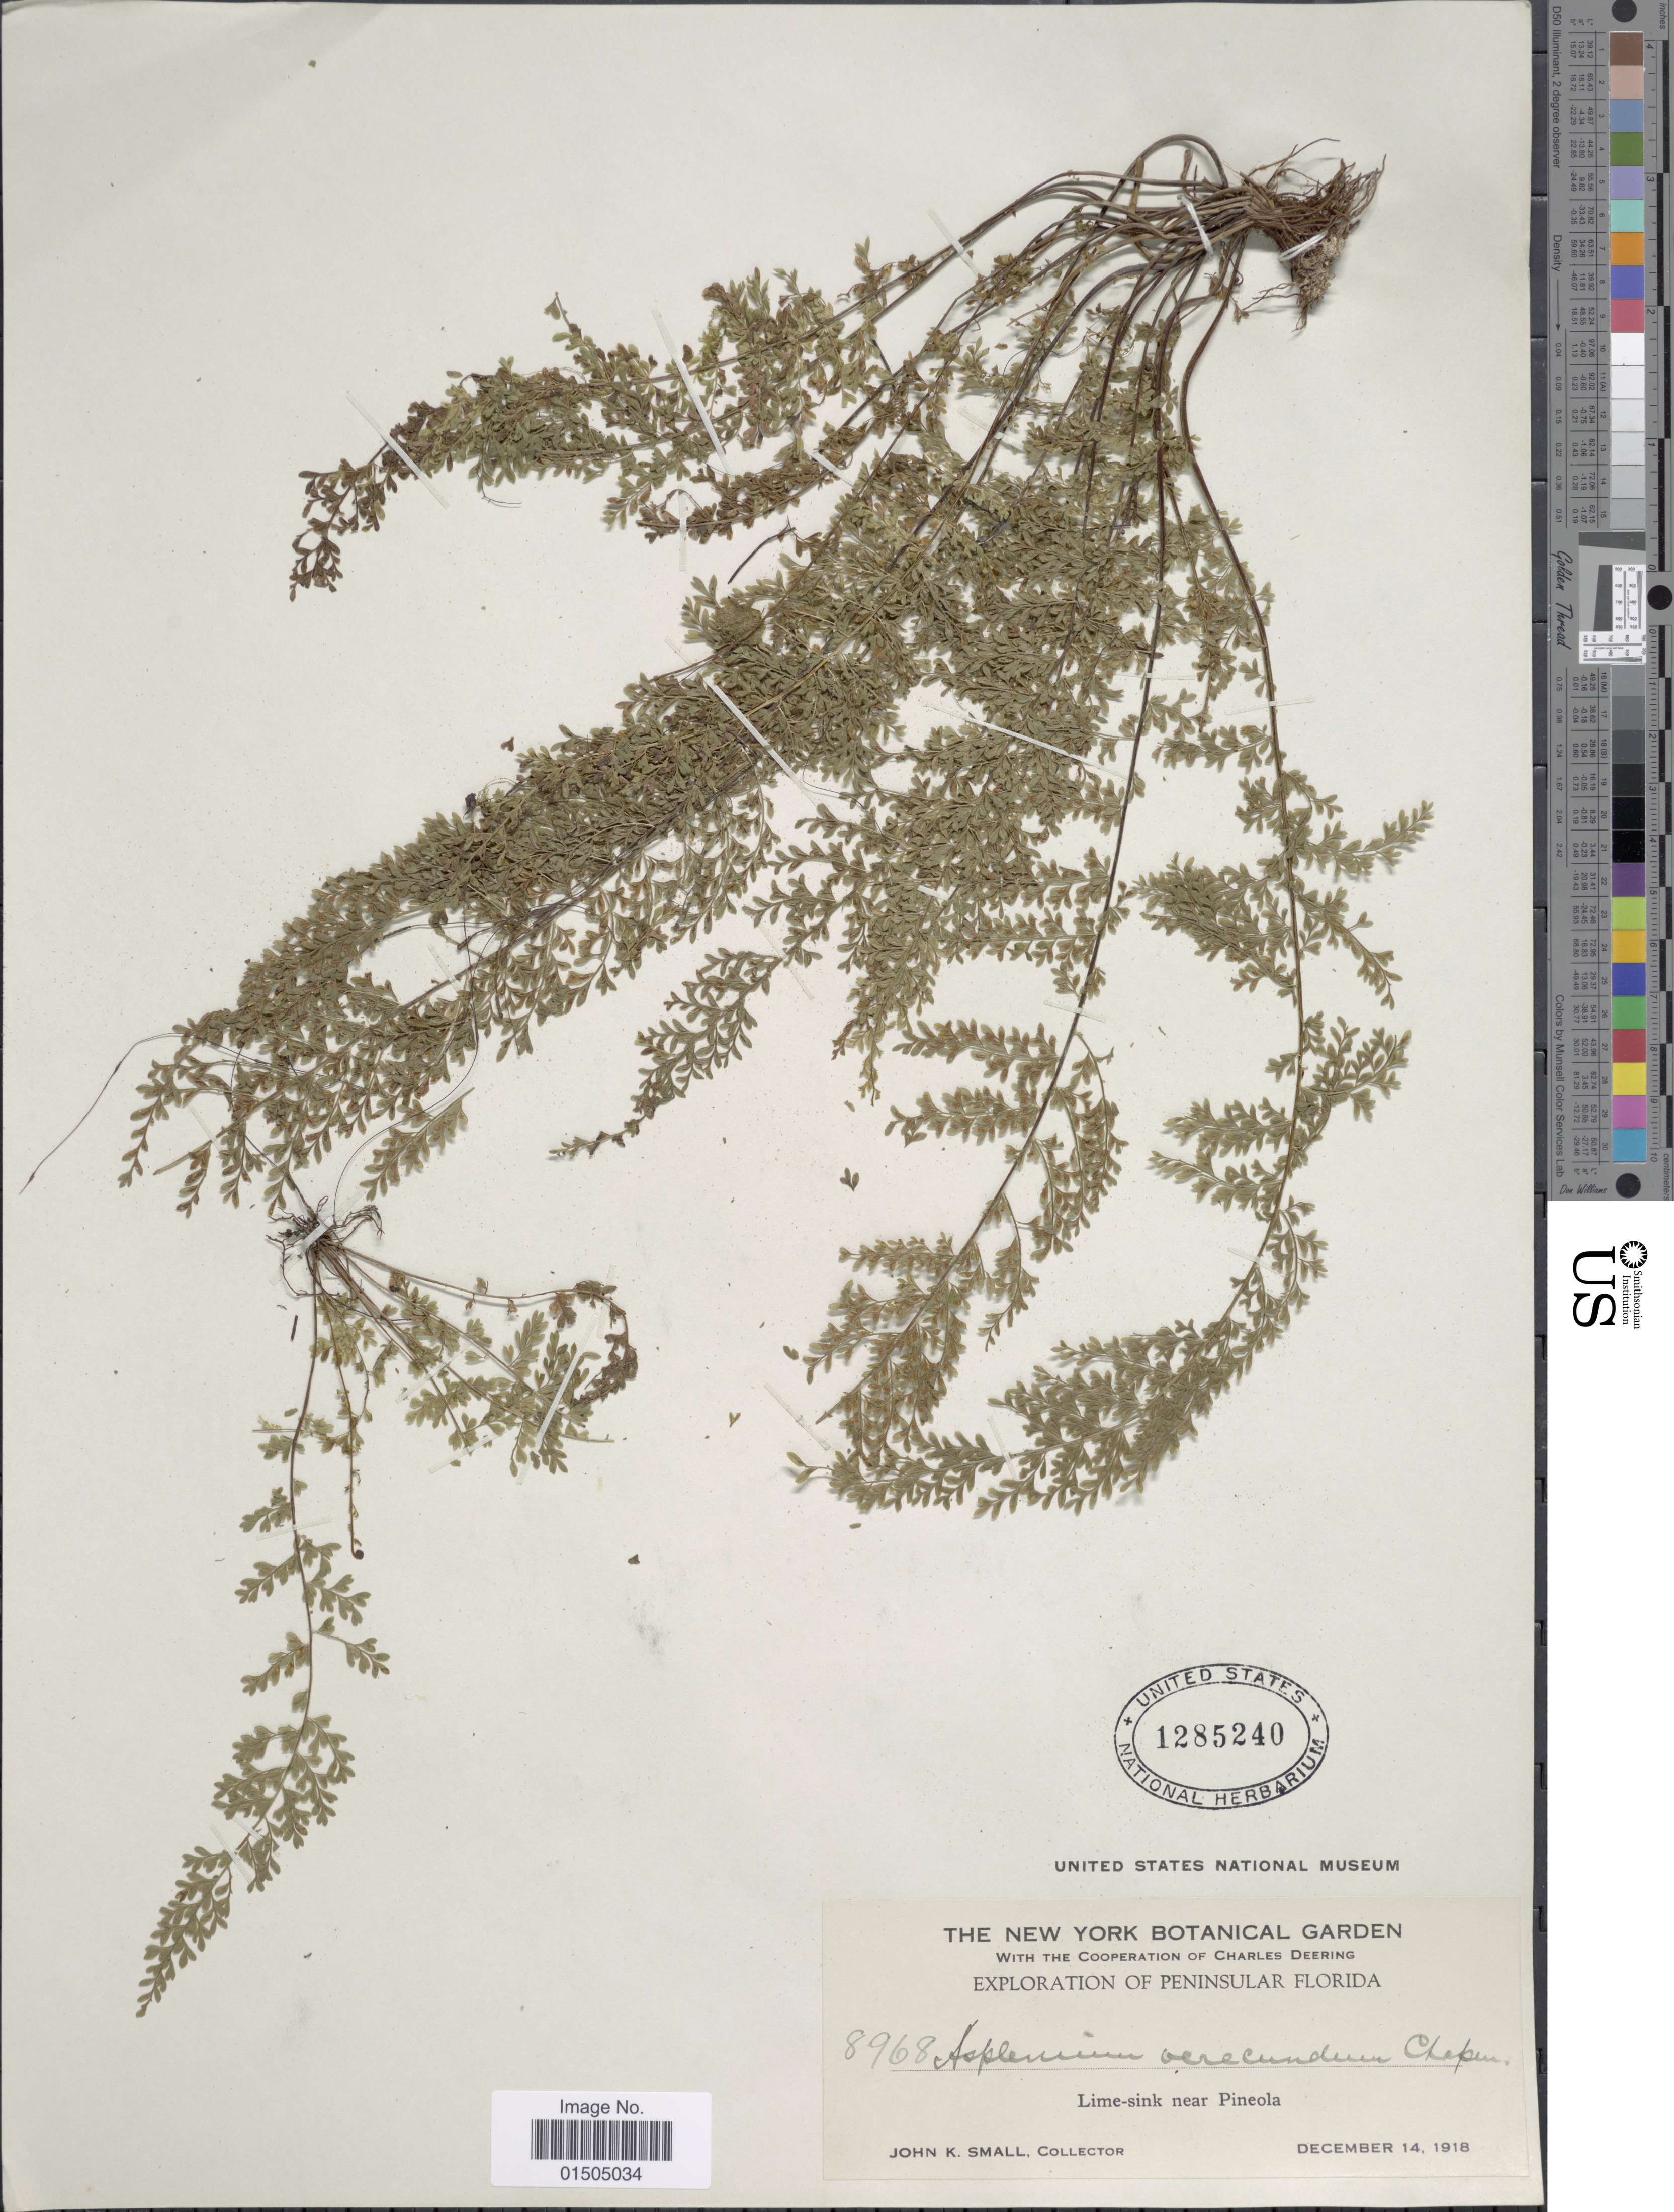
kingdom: Plantae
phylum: Tracheophyta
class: Polypodiopsida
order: Polypodiales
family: Aspleniaceae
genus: Asplenium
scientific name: Asplenium verecundum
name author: Chapm.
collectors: J. K. Small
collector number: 8968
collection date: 1918-12-14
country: United States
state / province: Florida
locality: Peninsular Florida. Lime-sink near Pineola.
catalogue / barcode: US 1285240